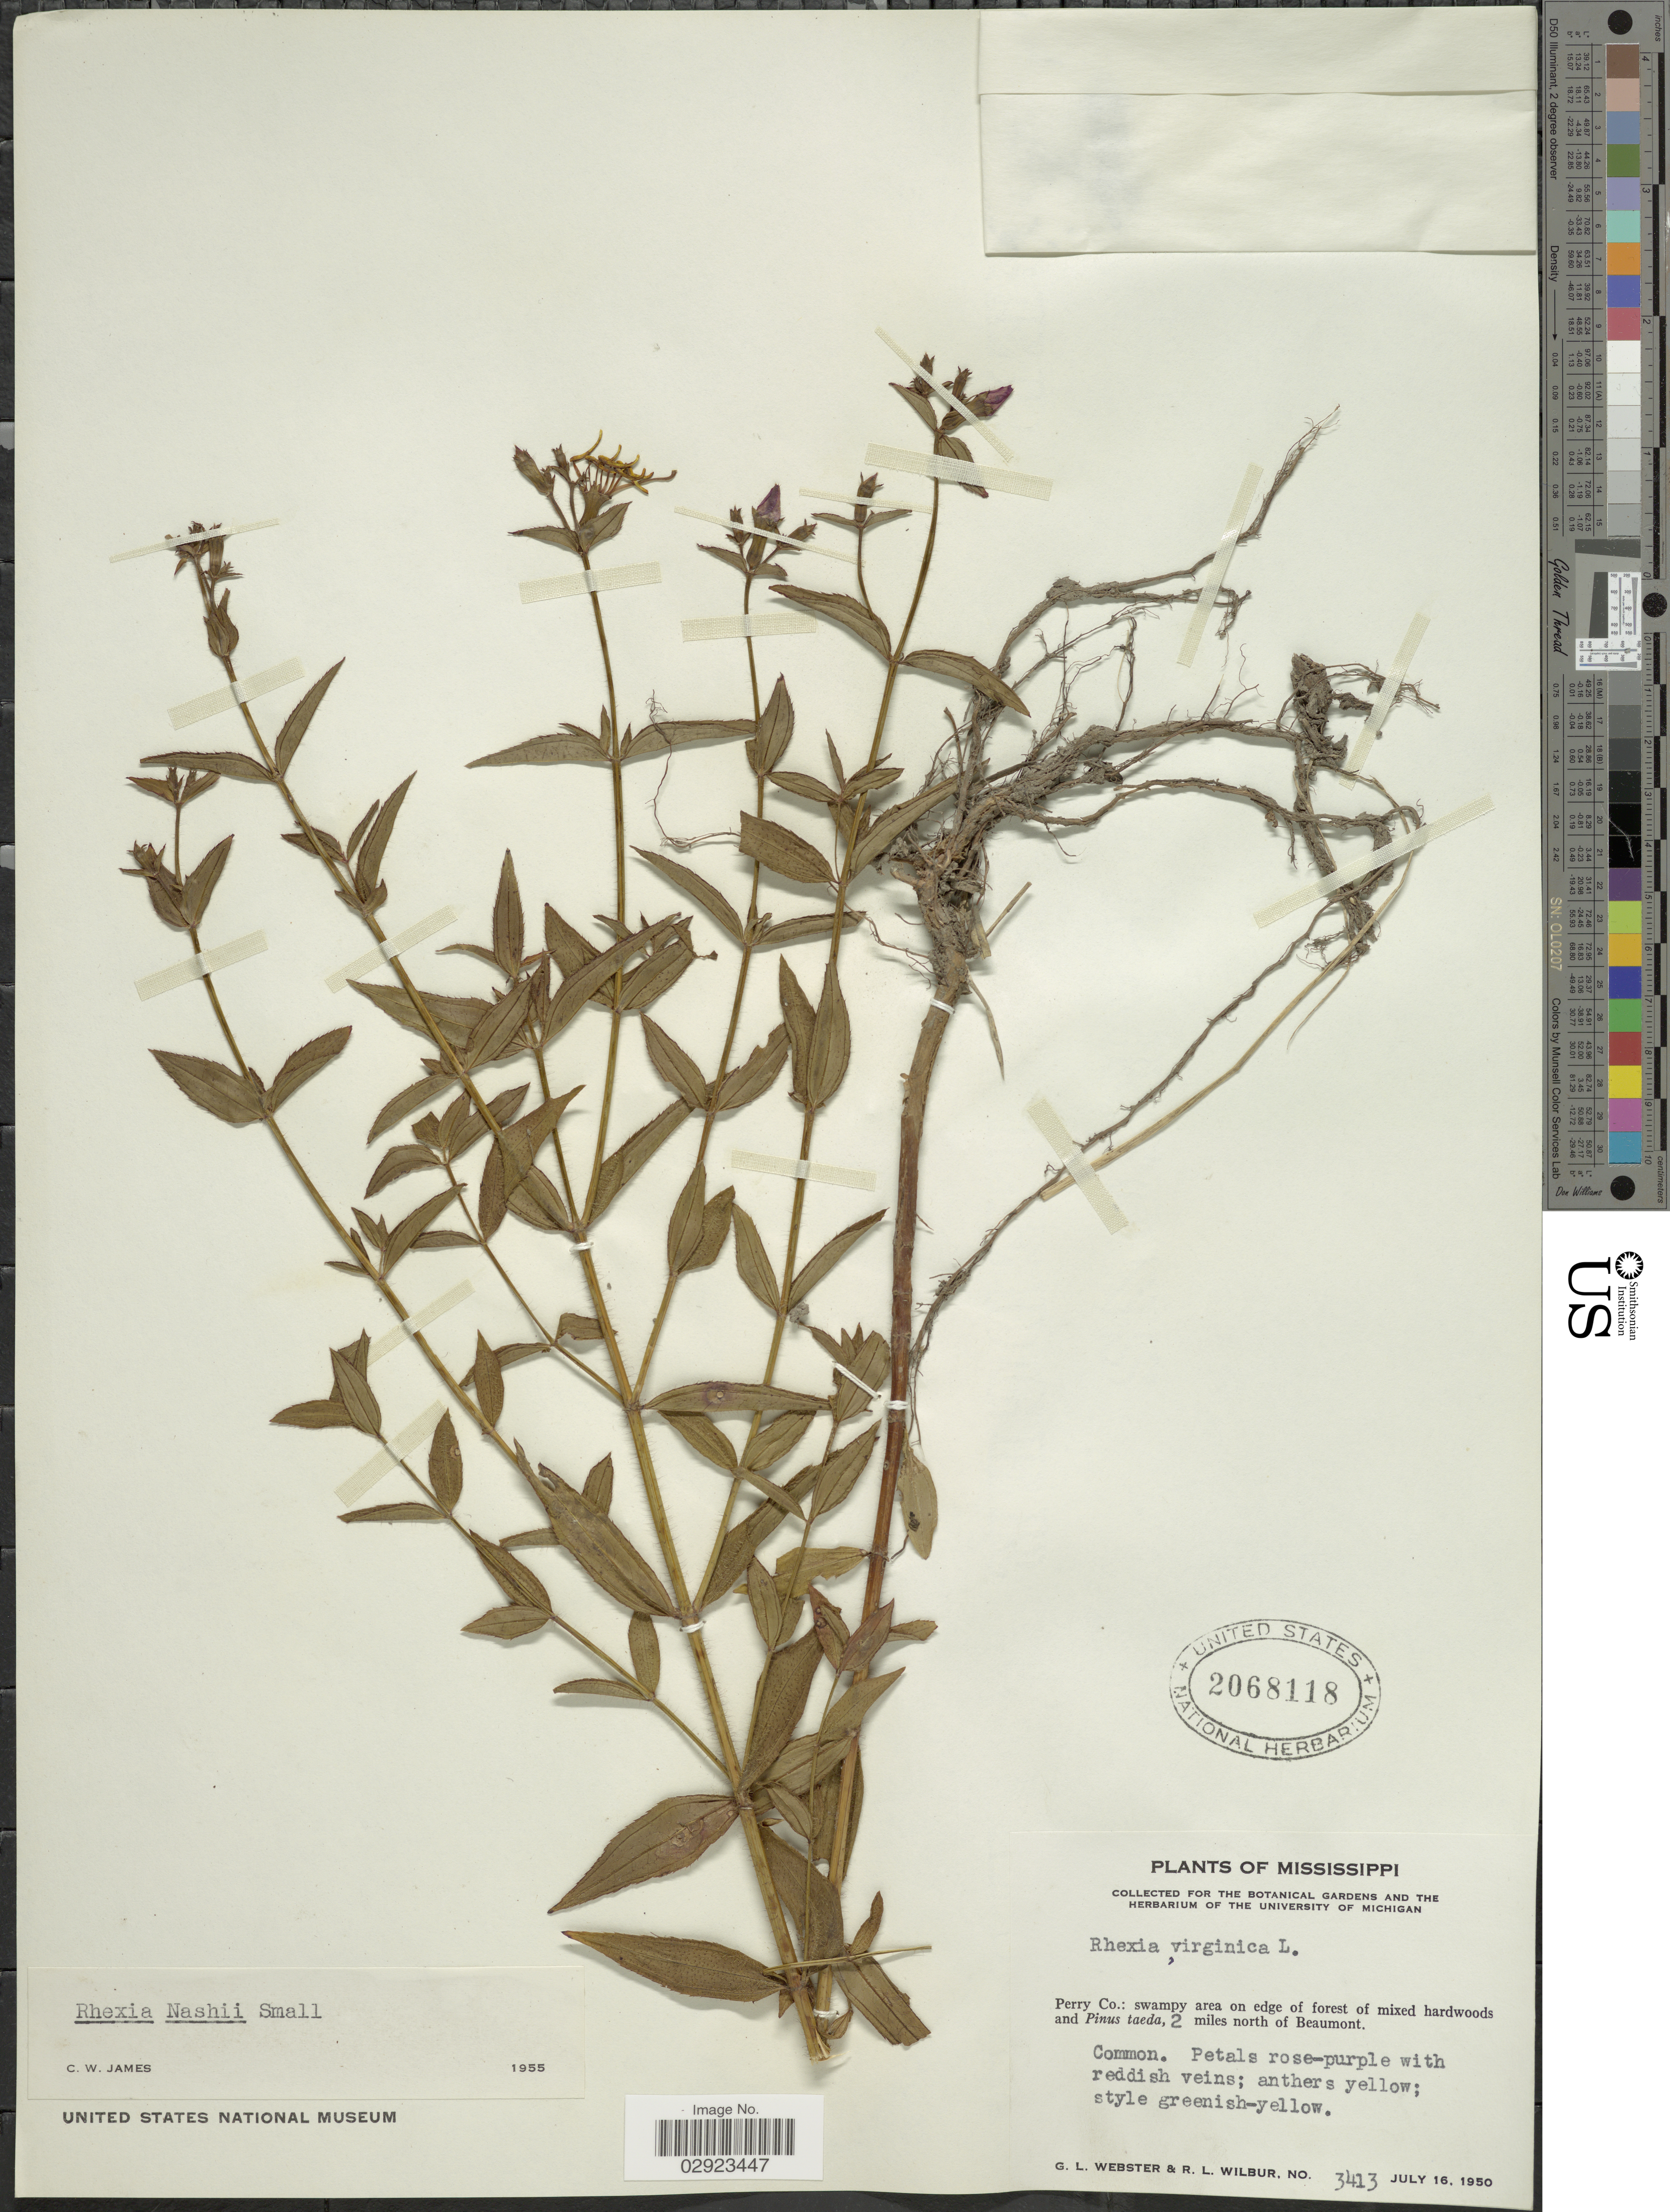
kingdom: Plantae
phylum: Tracheophyta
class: Magnoliopsida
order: Myrtales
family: Melastomataceae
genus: Rhexia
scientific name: Rhexia nashii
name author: Small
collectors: G. L. Webster & R. L. Wilbur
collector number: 3413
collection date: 1950-07-16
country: United States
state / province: Mississippi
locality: Perry Co.: 2 miles north of Beaumont.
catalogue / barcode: US 2068118